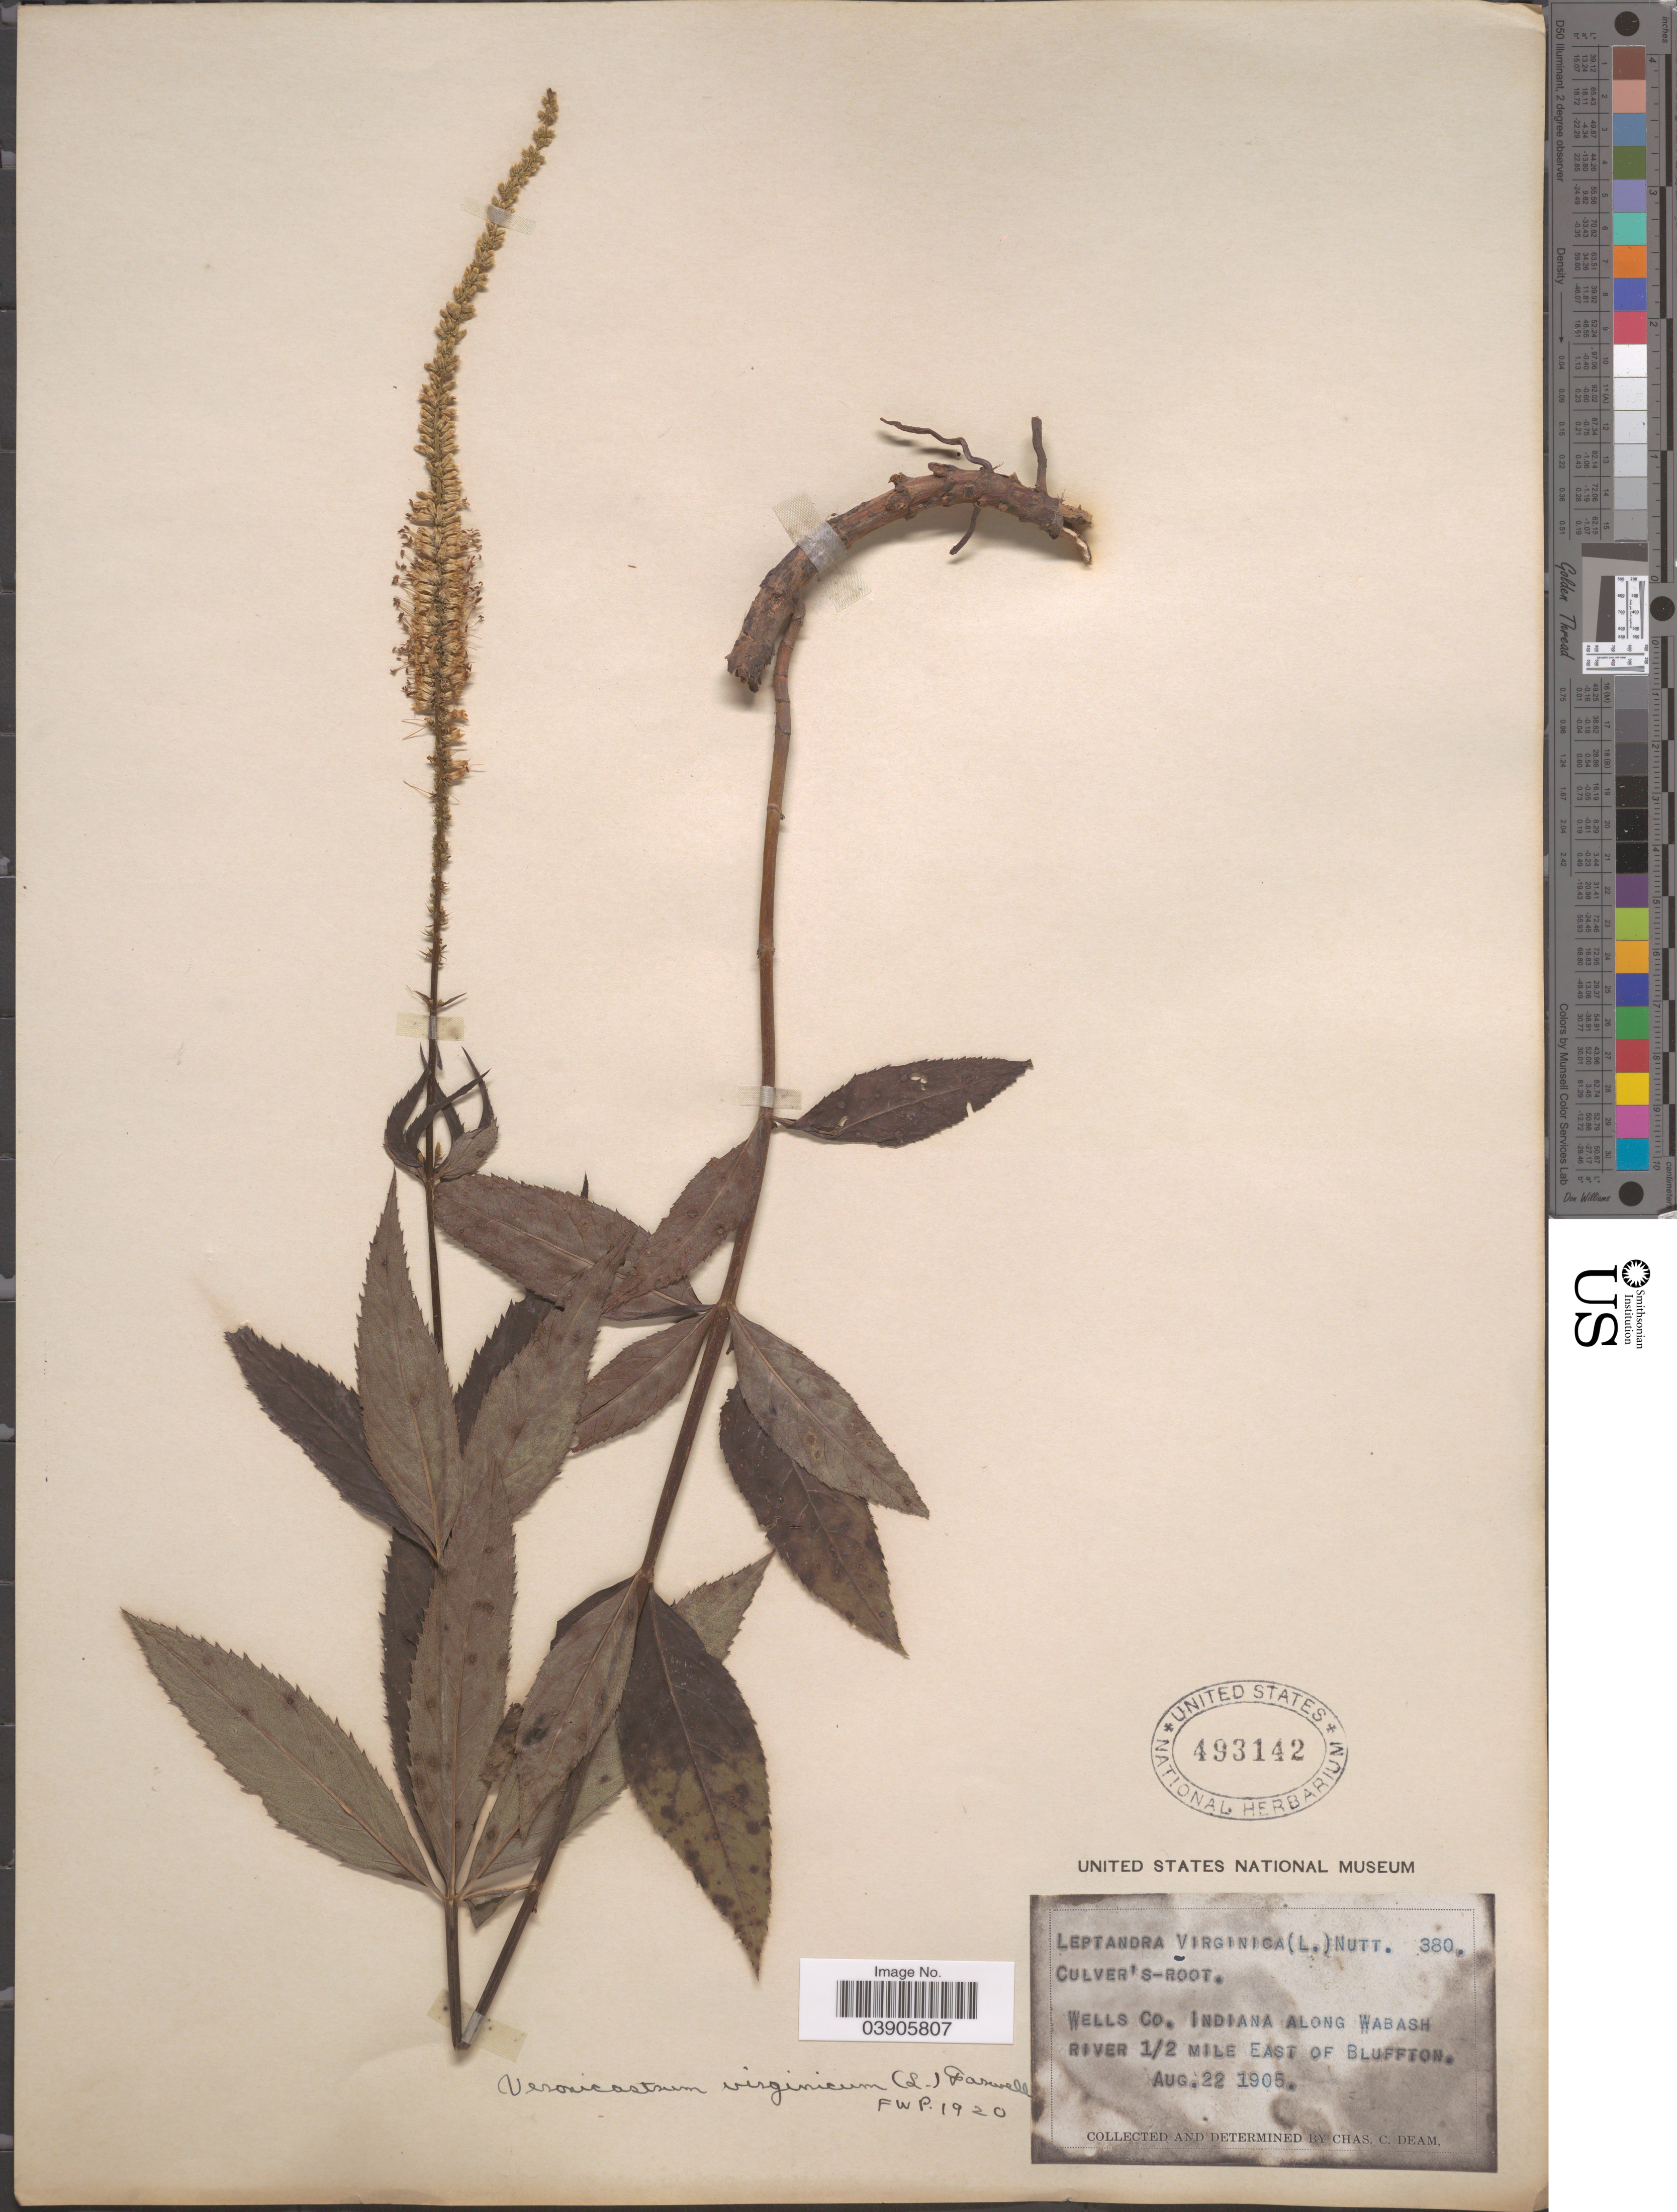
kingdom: Plantae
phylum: Tracheophyta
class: Magnoliopsida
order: Lamiales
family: Plantaginaceae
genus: Veronicastrum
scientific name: Veronicastrum virginicum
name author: (L.) Farw.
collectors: C. C. Deam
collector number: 380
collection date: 1905-08-22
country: United States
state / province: Indiana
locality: Wells Co. Along Wabash River ½ mile East of Bluffton.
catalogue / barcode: US 493142